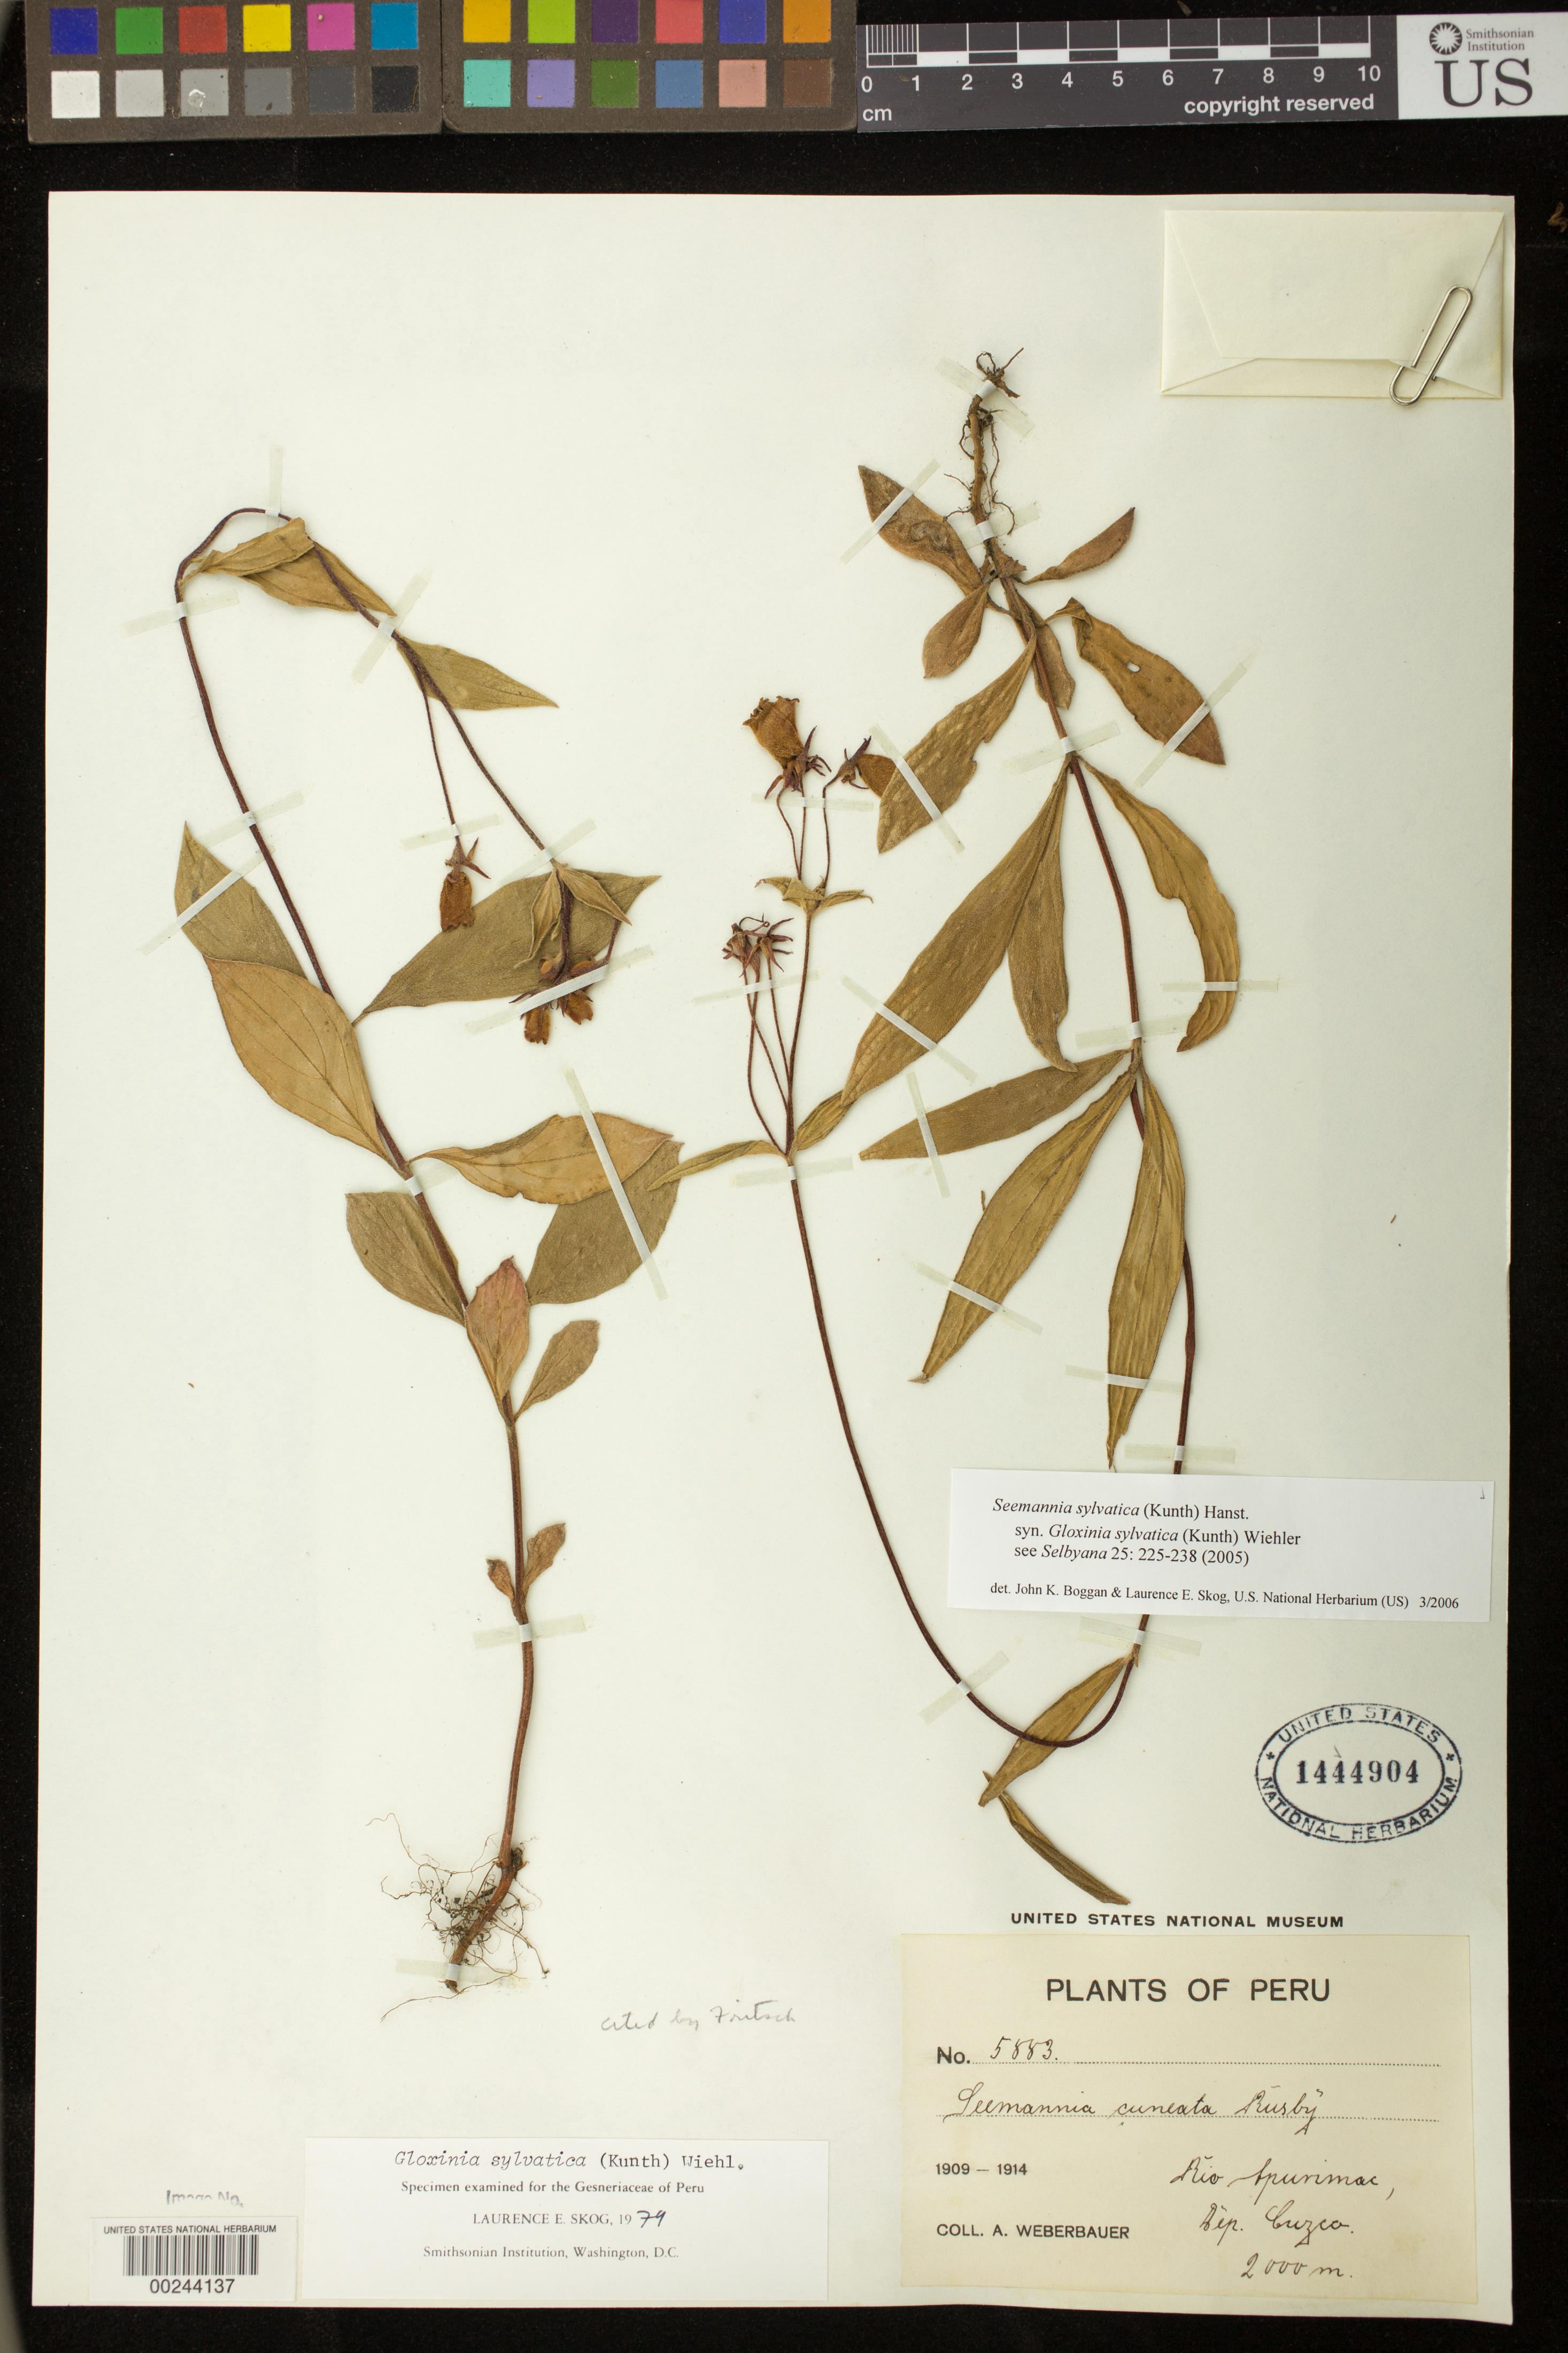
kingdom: Plantae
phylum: Tracheophyta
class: Magnoliopsida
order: Lamiales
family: Gesneriaceae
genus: Seemannia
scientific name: Seemannia sylvatica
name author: (Kunth) Hanst.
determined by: Boggan, J. K.; Skog, L. E.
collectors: A. Weberbauer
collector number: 5883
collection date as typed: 1909-14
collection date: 1909/1914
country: Peru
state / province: Cusco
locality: Rio Apurimac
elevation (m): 2000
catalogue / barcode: US 1444904